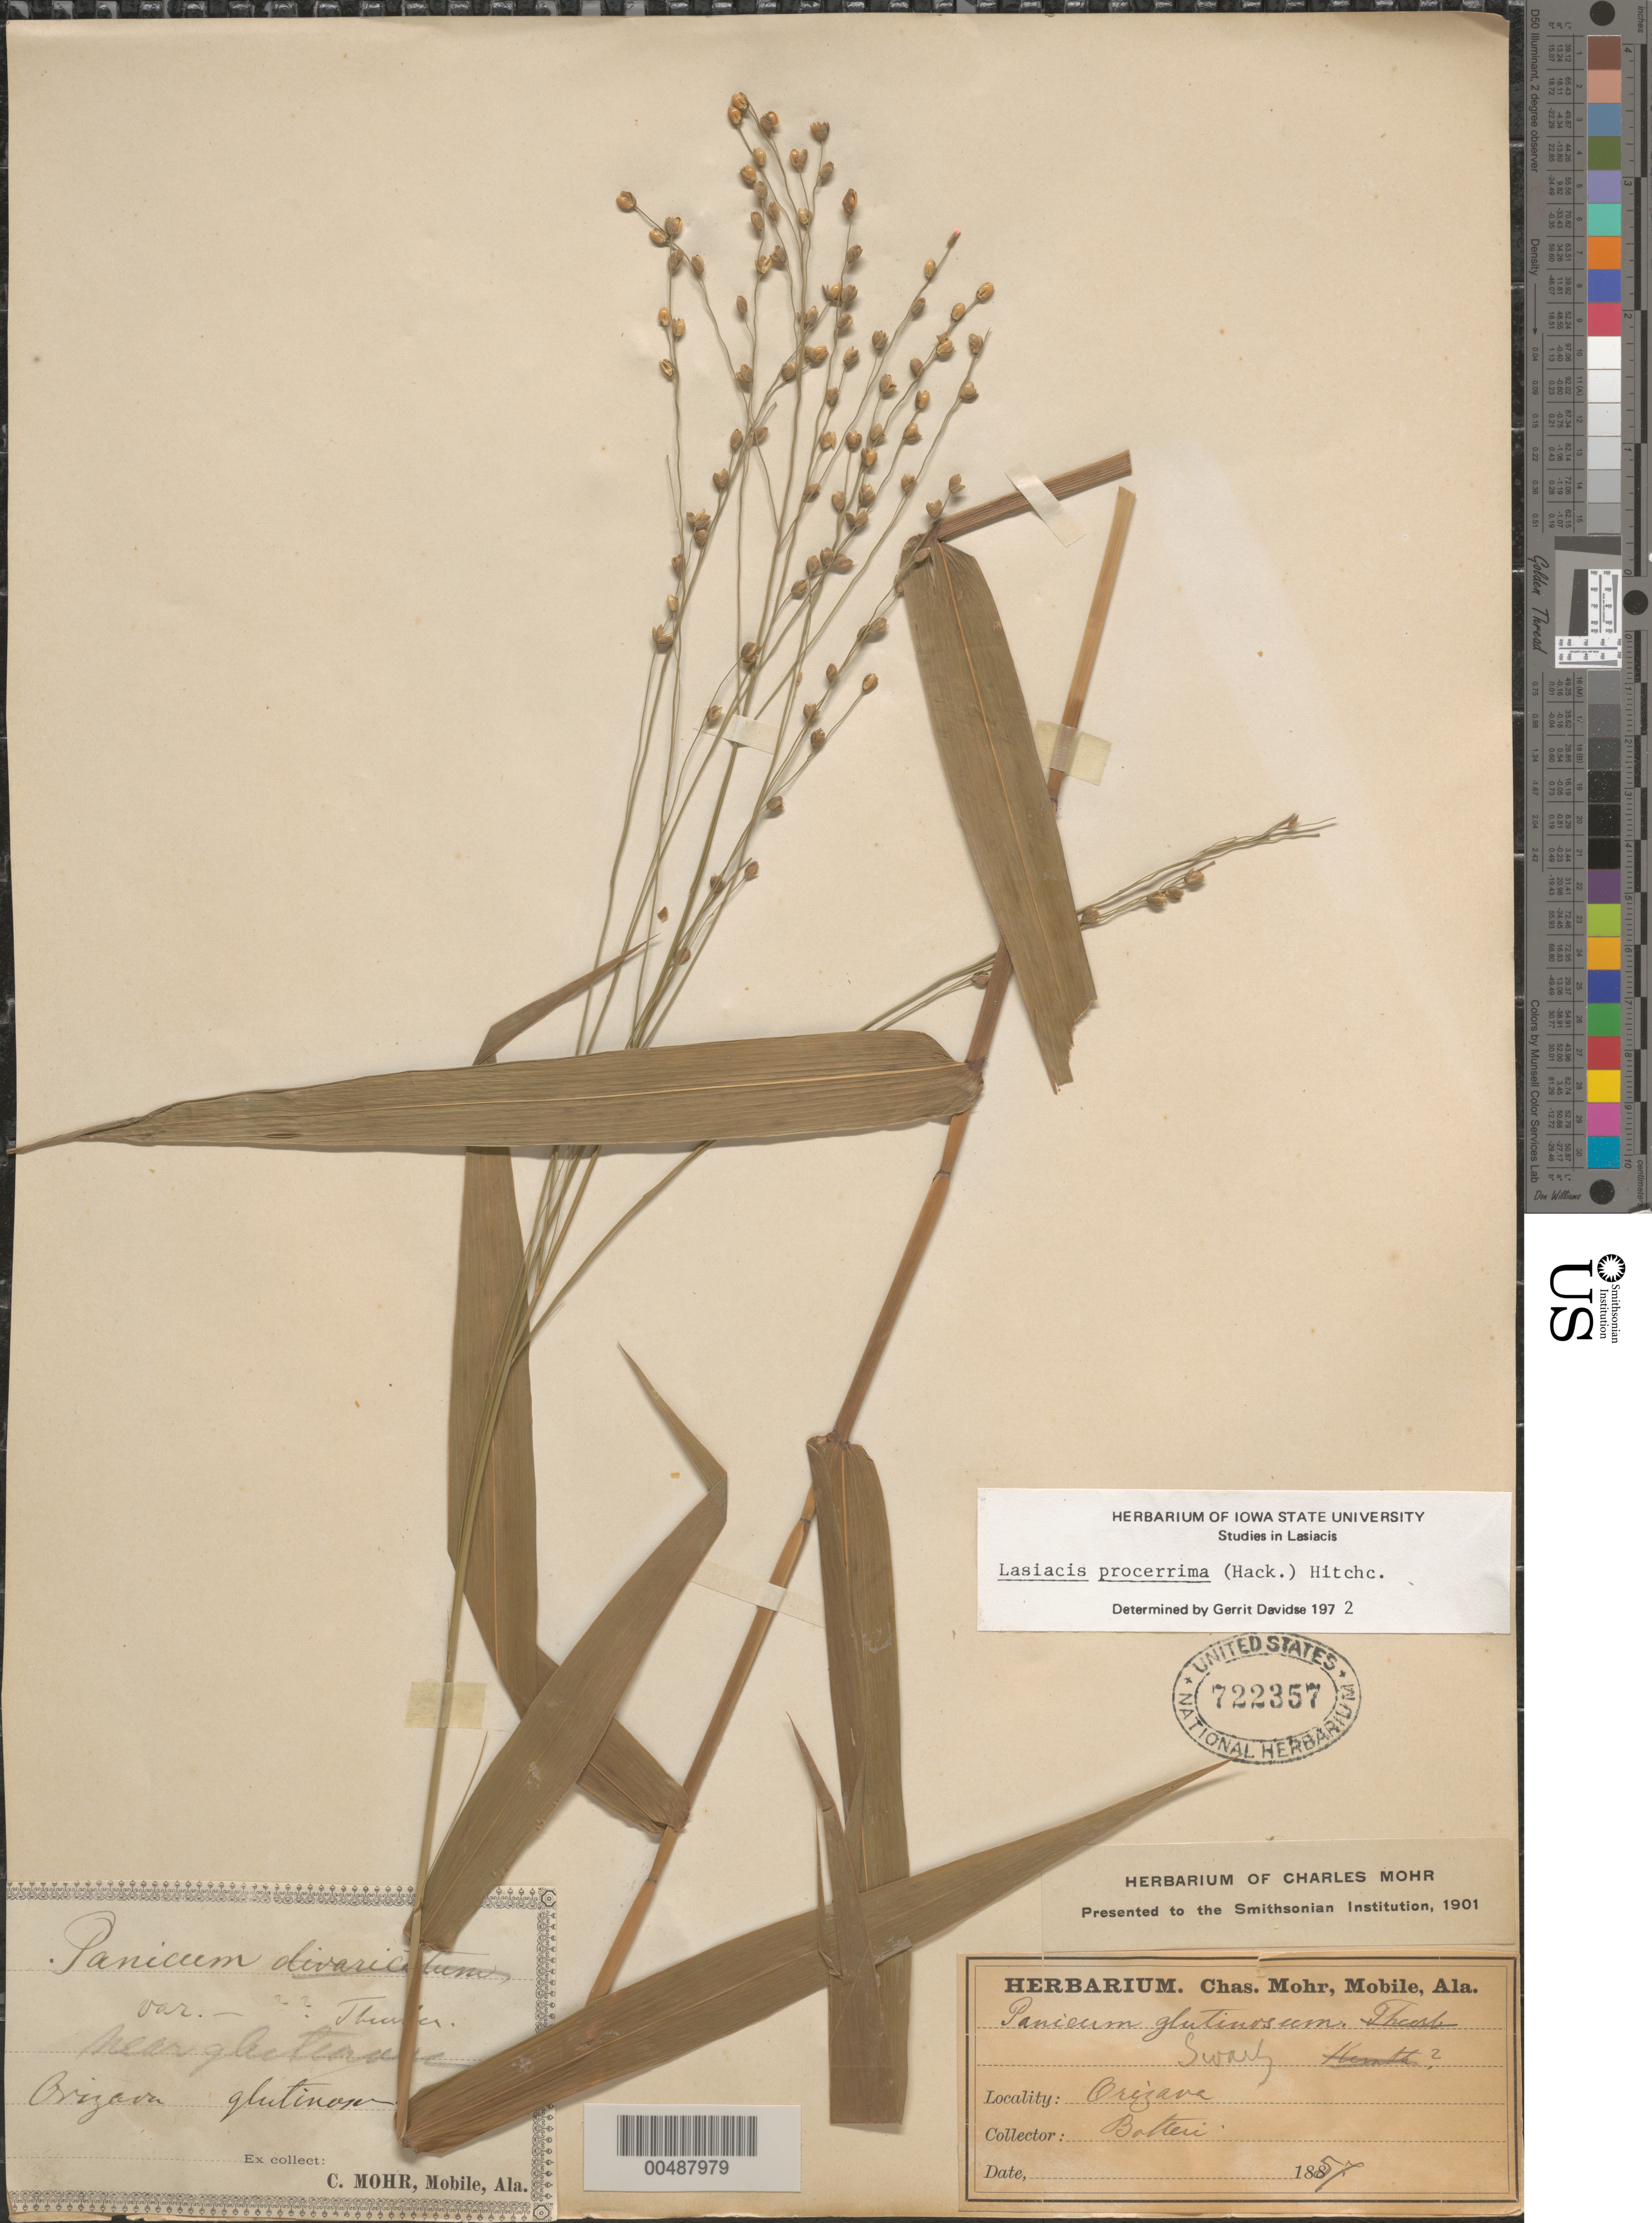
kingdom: Plantae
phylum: Tracheophyta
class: Liliopsida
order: Poales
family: Poaceae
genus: Lasiacis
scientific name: Lasiacis procerrima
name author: (Hack.) Hitchc.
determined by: Davidse, Gerrit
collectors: -. Botteri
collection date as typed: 1857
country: Mexico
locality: Orizava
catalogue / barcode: US 722357